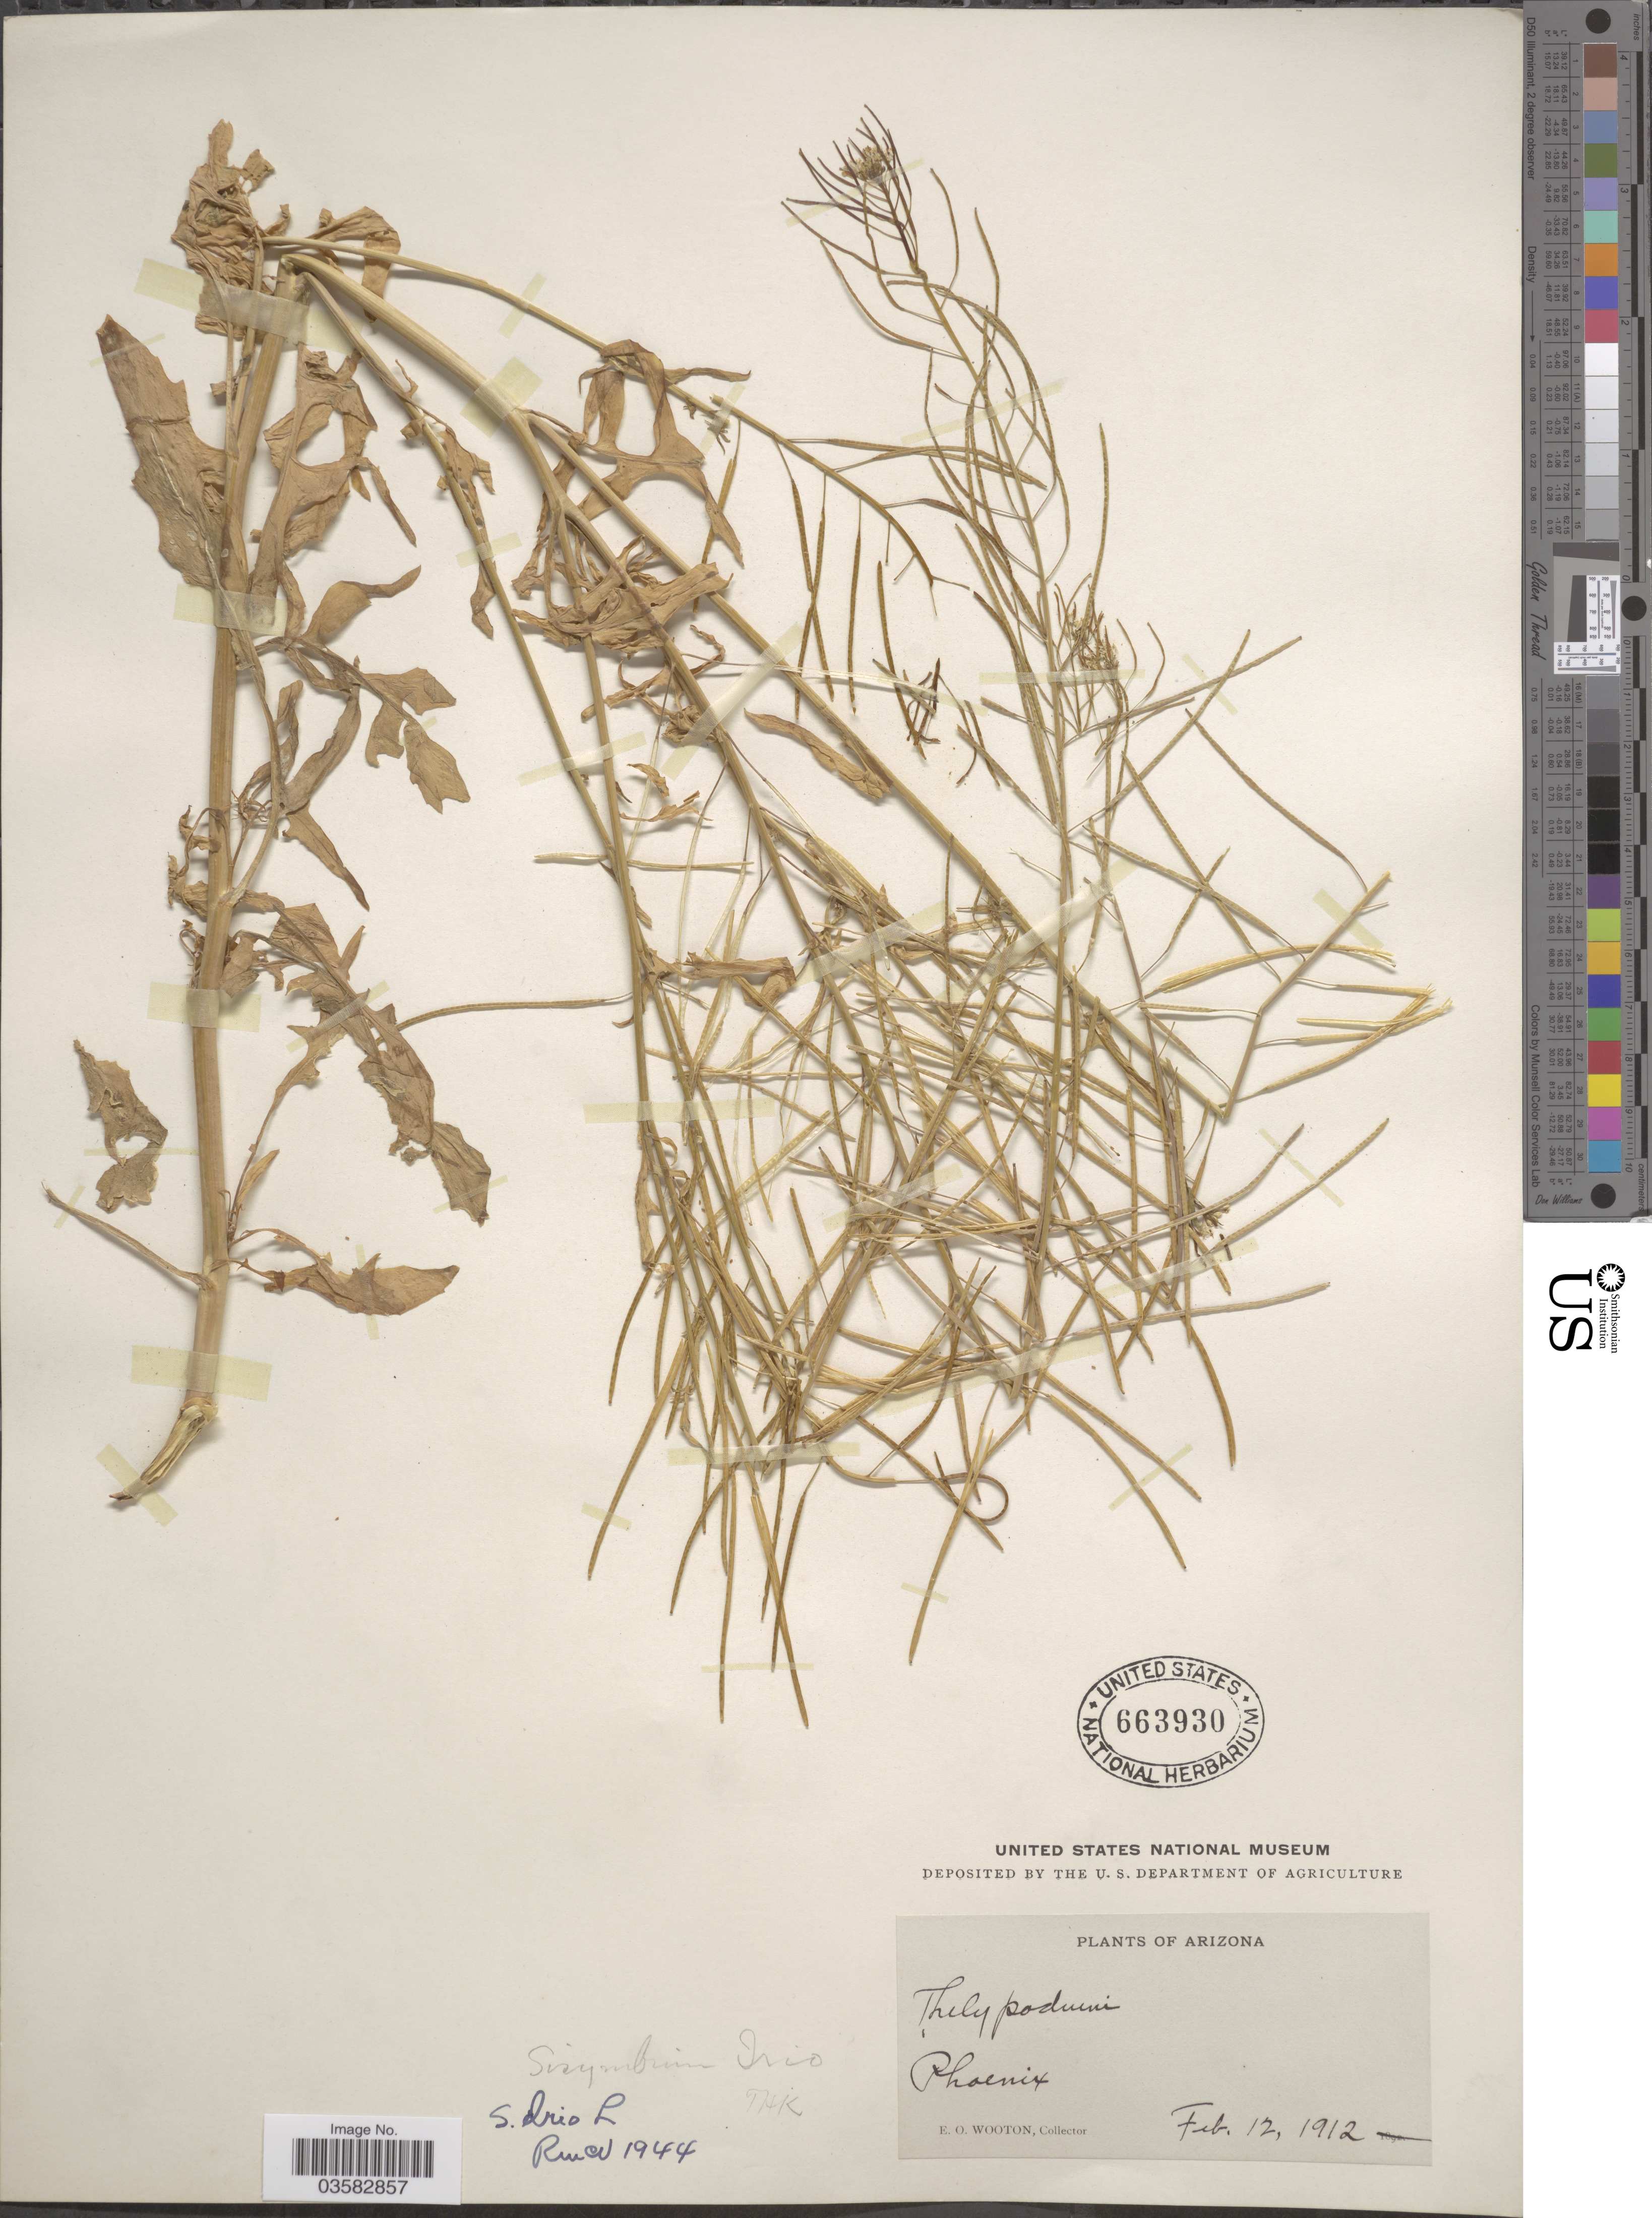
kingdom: Plantae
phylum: Tracheophyta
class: Magnoliopsida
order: Brassicales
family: Brassicaceae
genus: Sisymbrium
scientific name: Sisymbrium irio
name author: L.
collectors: E. O. Wooton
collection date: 1912-02-12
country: United States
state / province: Arizona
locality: Phoenix.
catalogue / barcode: US 663930